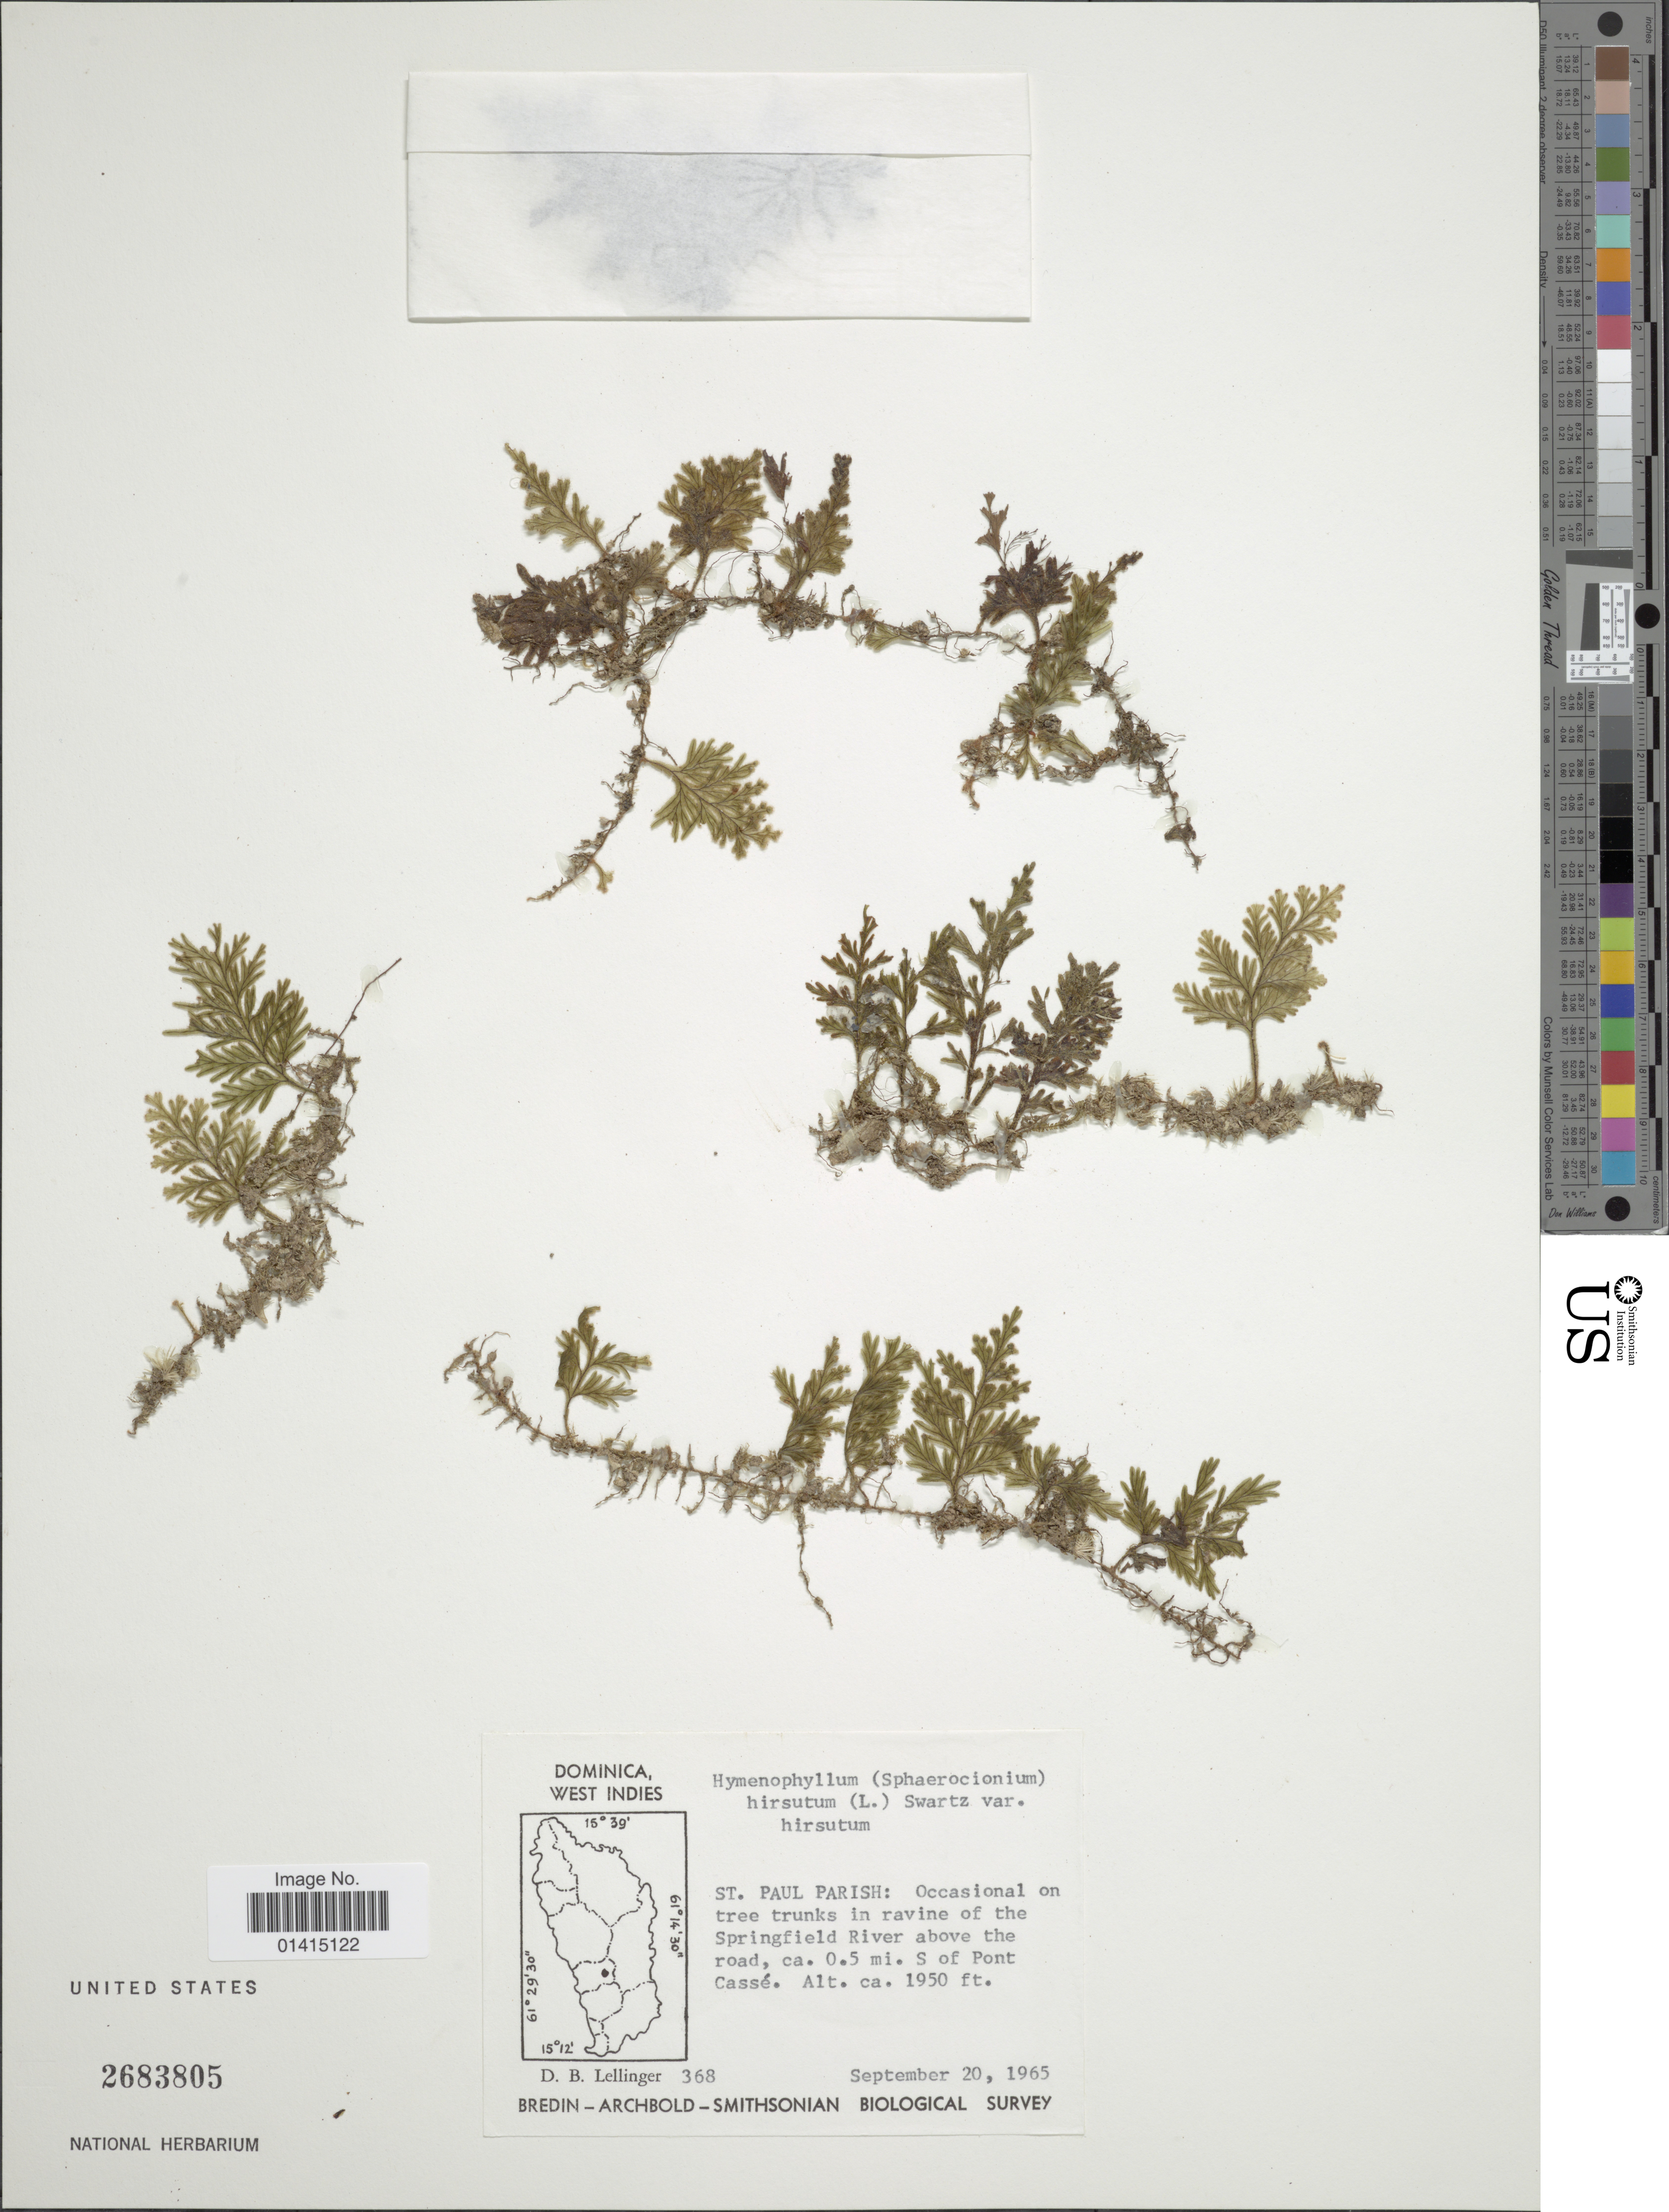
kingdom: Plantae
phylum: Tracheophyta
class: Polypodiopsida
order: Hymenophyllales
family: Hymenophyllaceae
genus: Hymenophyllum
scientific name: Hymenophyllum hirsutum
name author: (L.) Sw.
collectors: D. B. Lellinger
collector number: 368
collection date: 1965-09-20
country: Dominica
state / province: St. Paul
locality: West Indies, St. Paul parish: occasional on tree trunks in ravine of the Springfield river above the road, ca. 0.5 mi. S of Pont Cassé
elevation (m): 594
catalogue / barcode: US 2683805